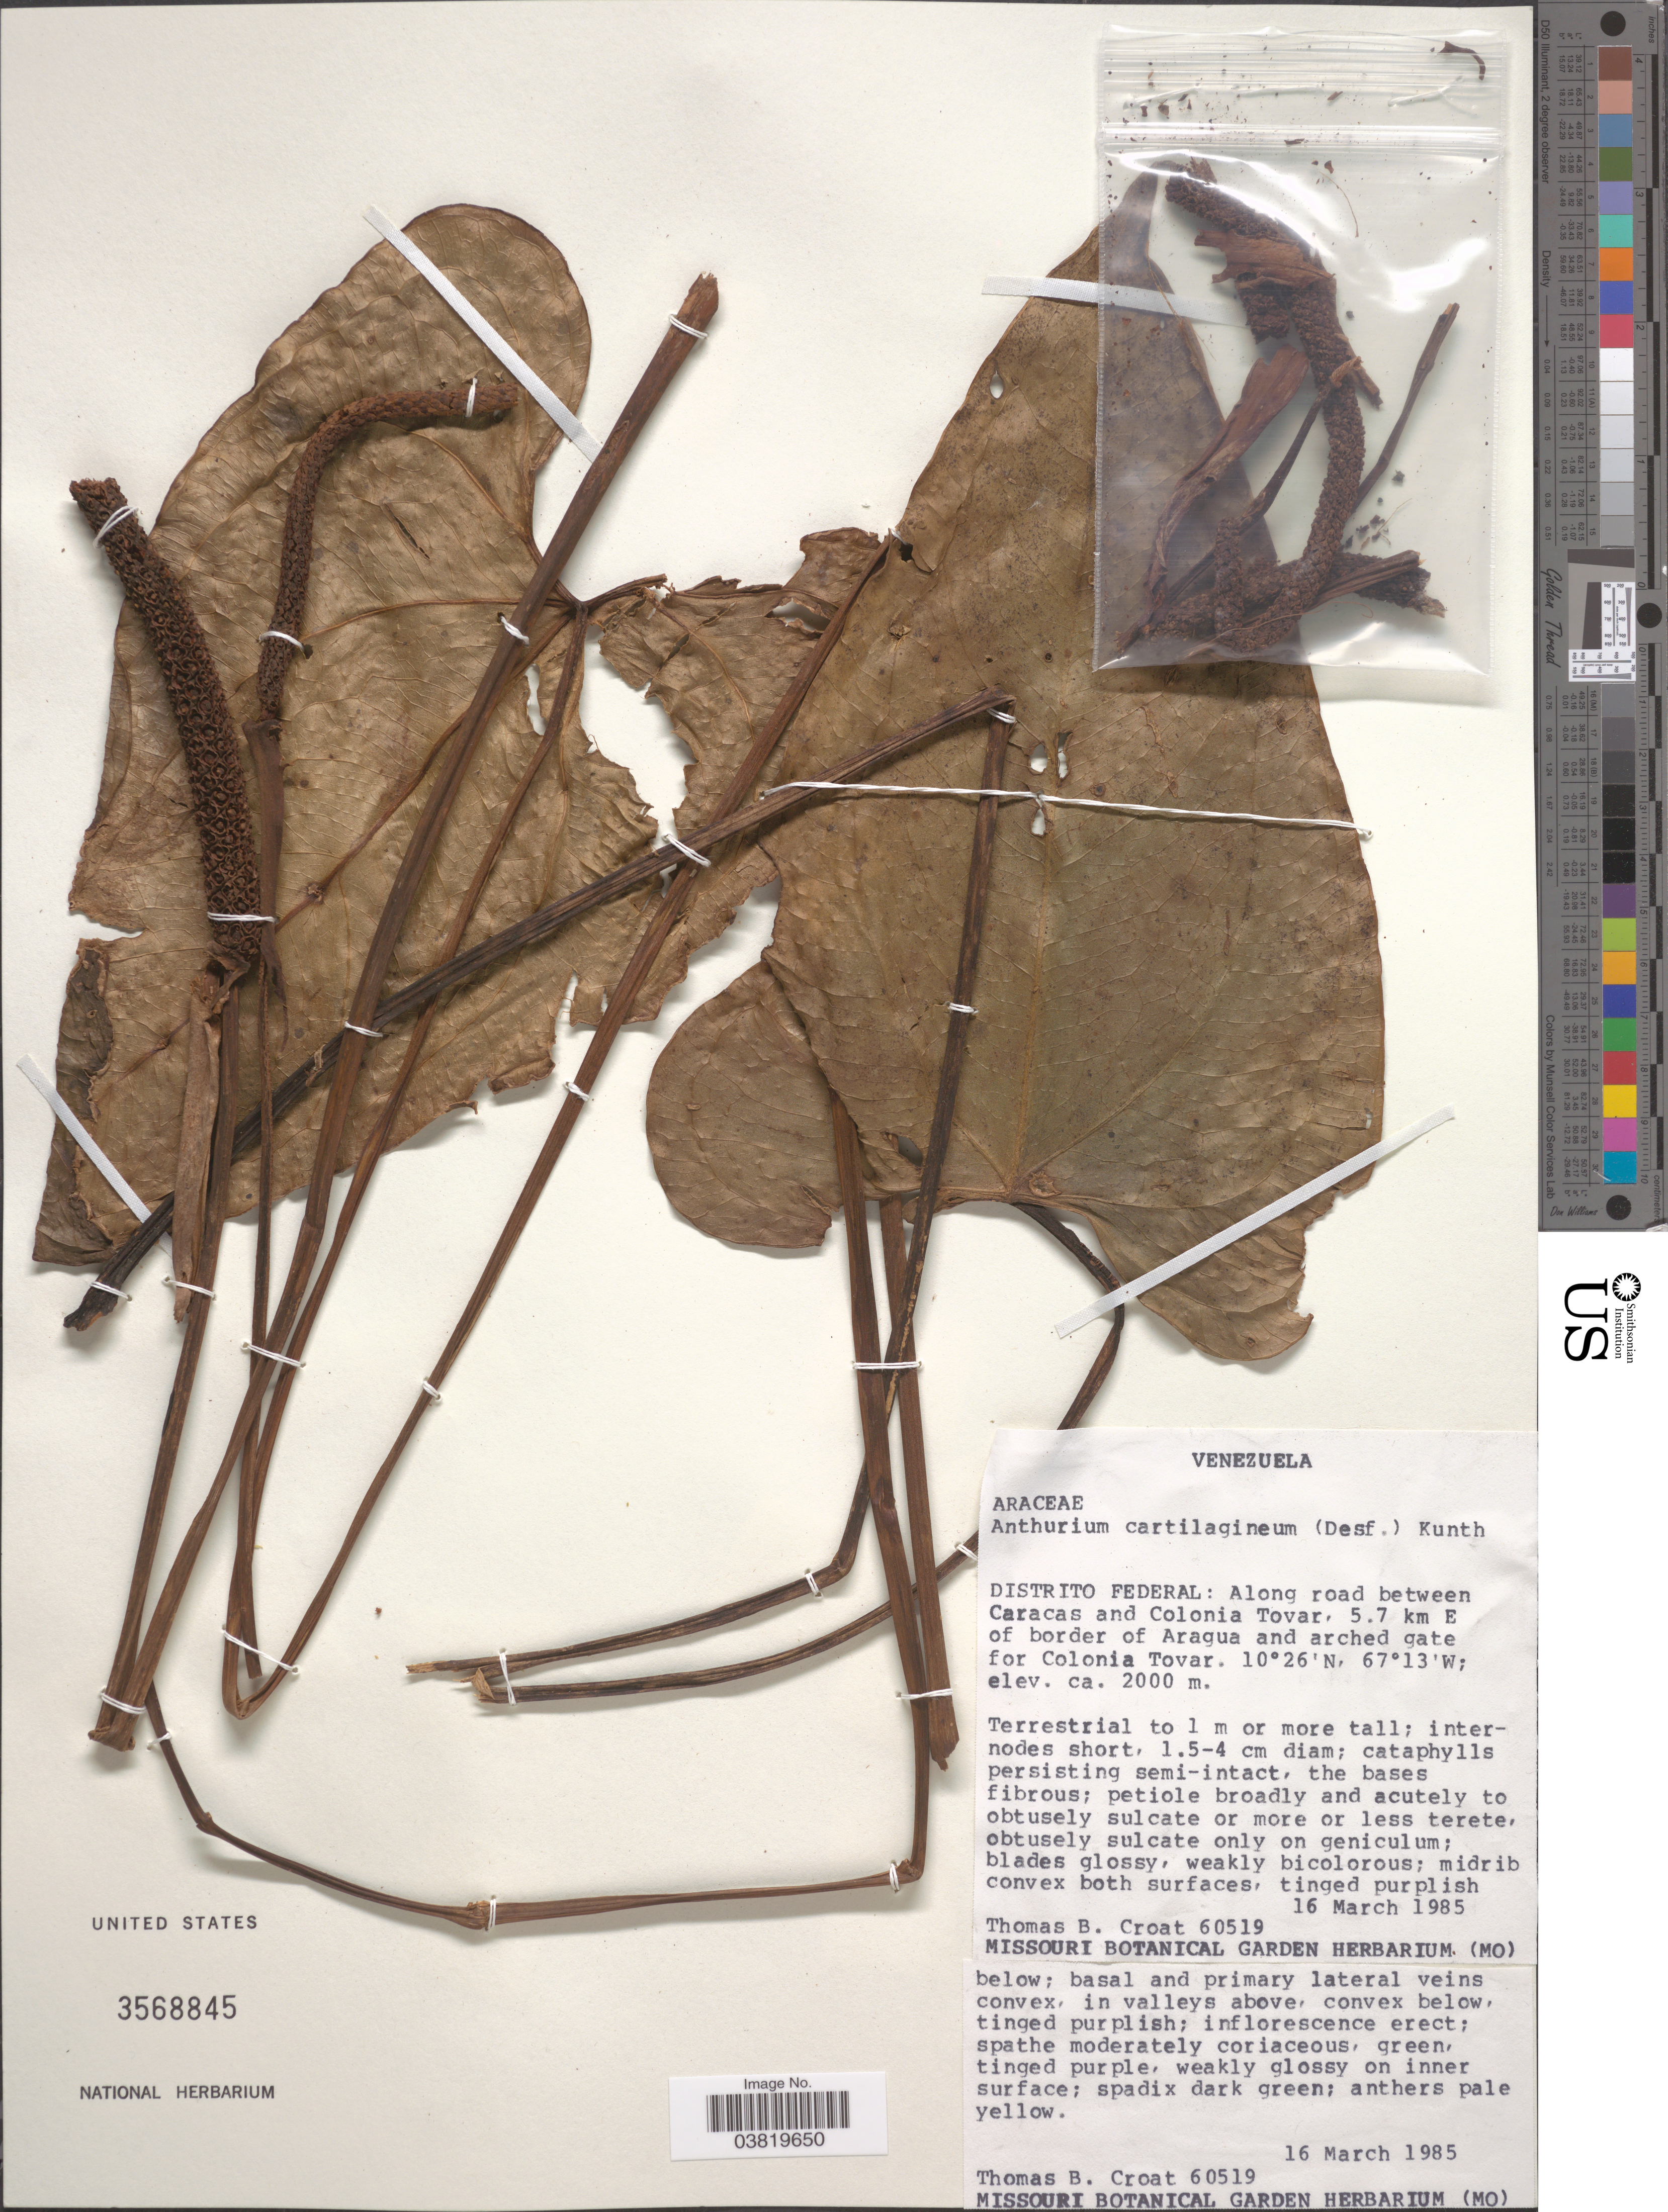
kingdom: Plantae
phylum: Tracheophyta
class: Liliopsida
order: Alismatales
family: Araceae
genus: Anthurium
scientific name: Anthurium cartilagineum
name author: (Desf.) Kunth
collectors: T. B. Croat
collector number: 60519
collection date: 1985-03-16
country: Venezuela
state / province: Aragua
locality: Districto Federal: Along road between Caracas and Colonia Tovar, 5.7 km E of border of Aragua and arched gate for Colonia Tovar.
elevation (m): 2000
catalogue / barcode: US 3568845